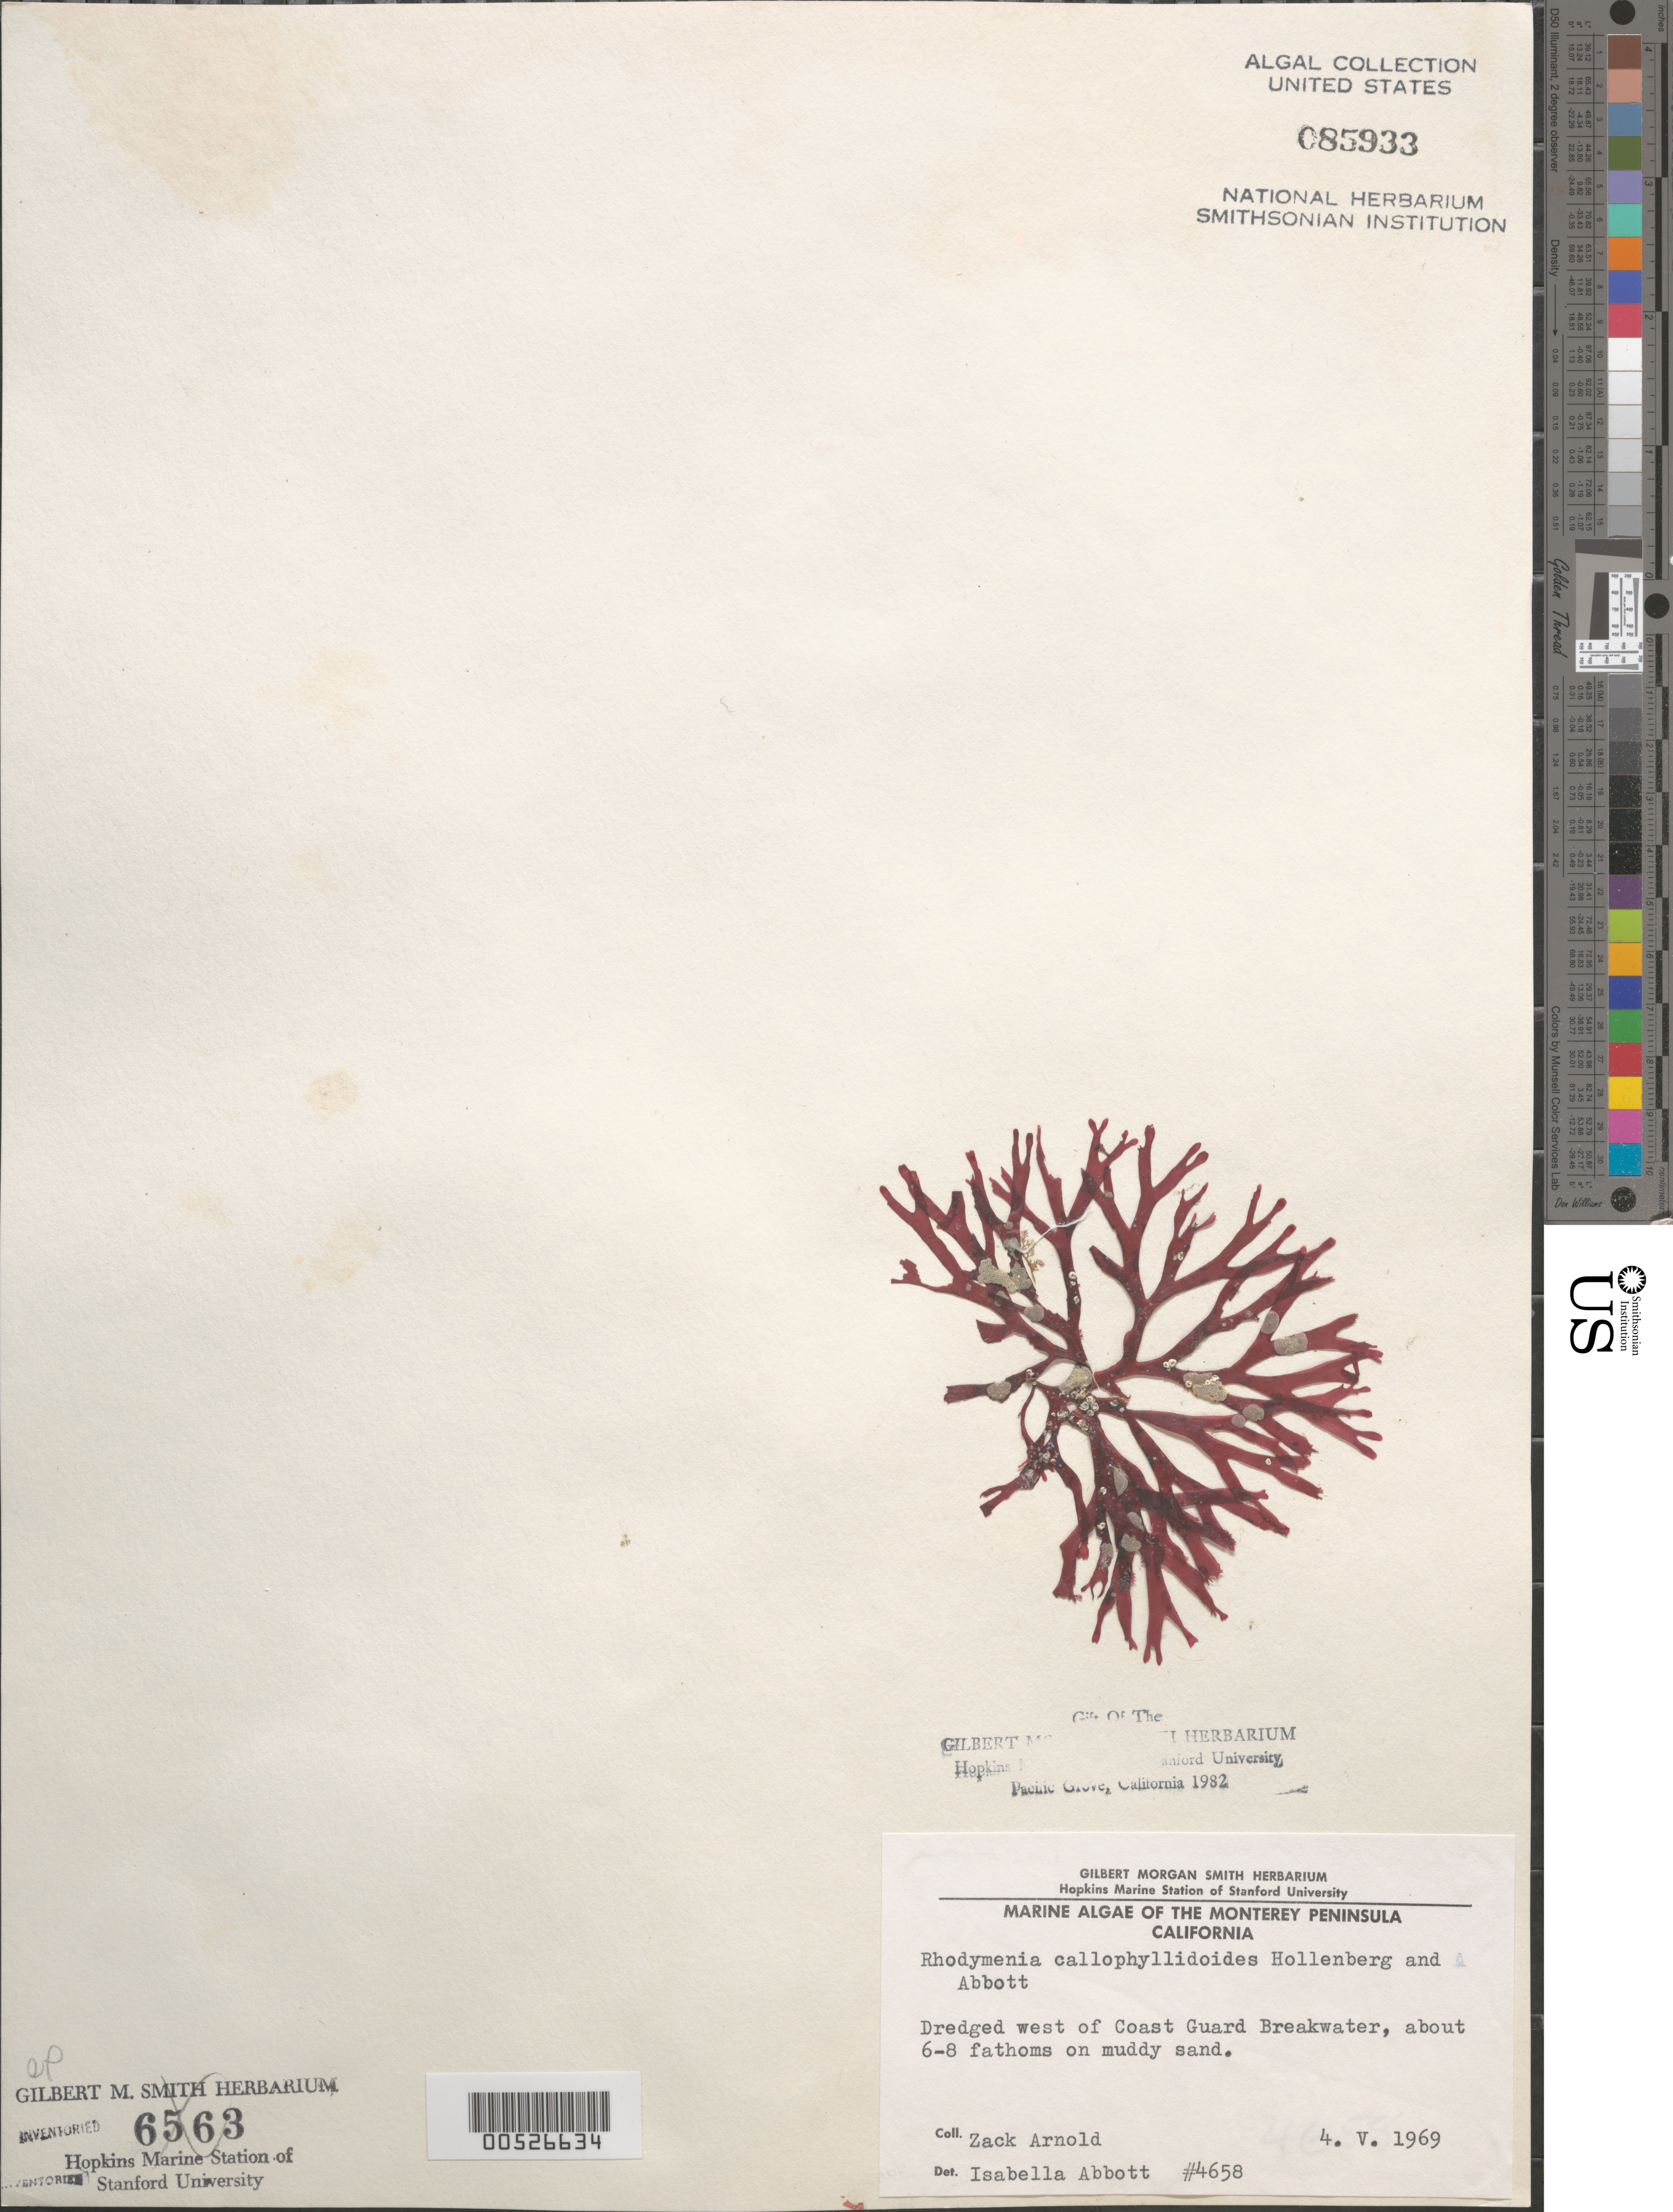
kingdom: Plantae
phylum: Rhodophyta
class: Florideophyceae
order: Rhodymeniales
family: Rhodymeniaceae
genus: Rhodymenia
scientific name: Rhodymenia callophyllidoides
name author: Hollenb. & I.A. Abbott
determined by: Abbott, Isabella A.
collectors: Z. M. Arnold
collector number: IAA 4658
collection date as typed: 04 May 1969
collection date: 1969-05-04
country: United States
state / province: California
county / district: Monterey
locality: Monterey, west of Coast Guard breakwater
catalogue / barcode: US 85933